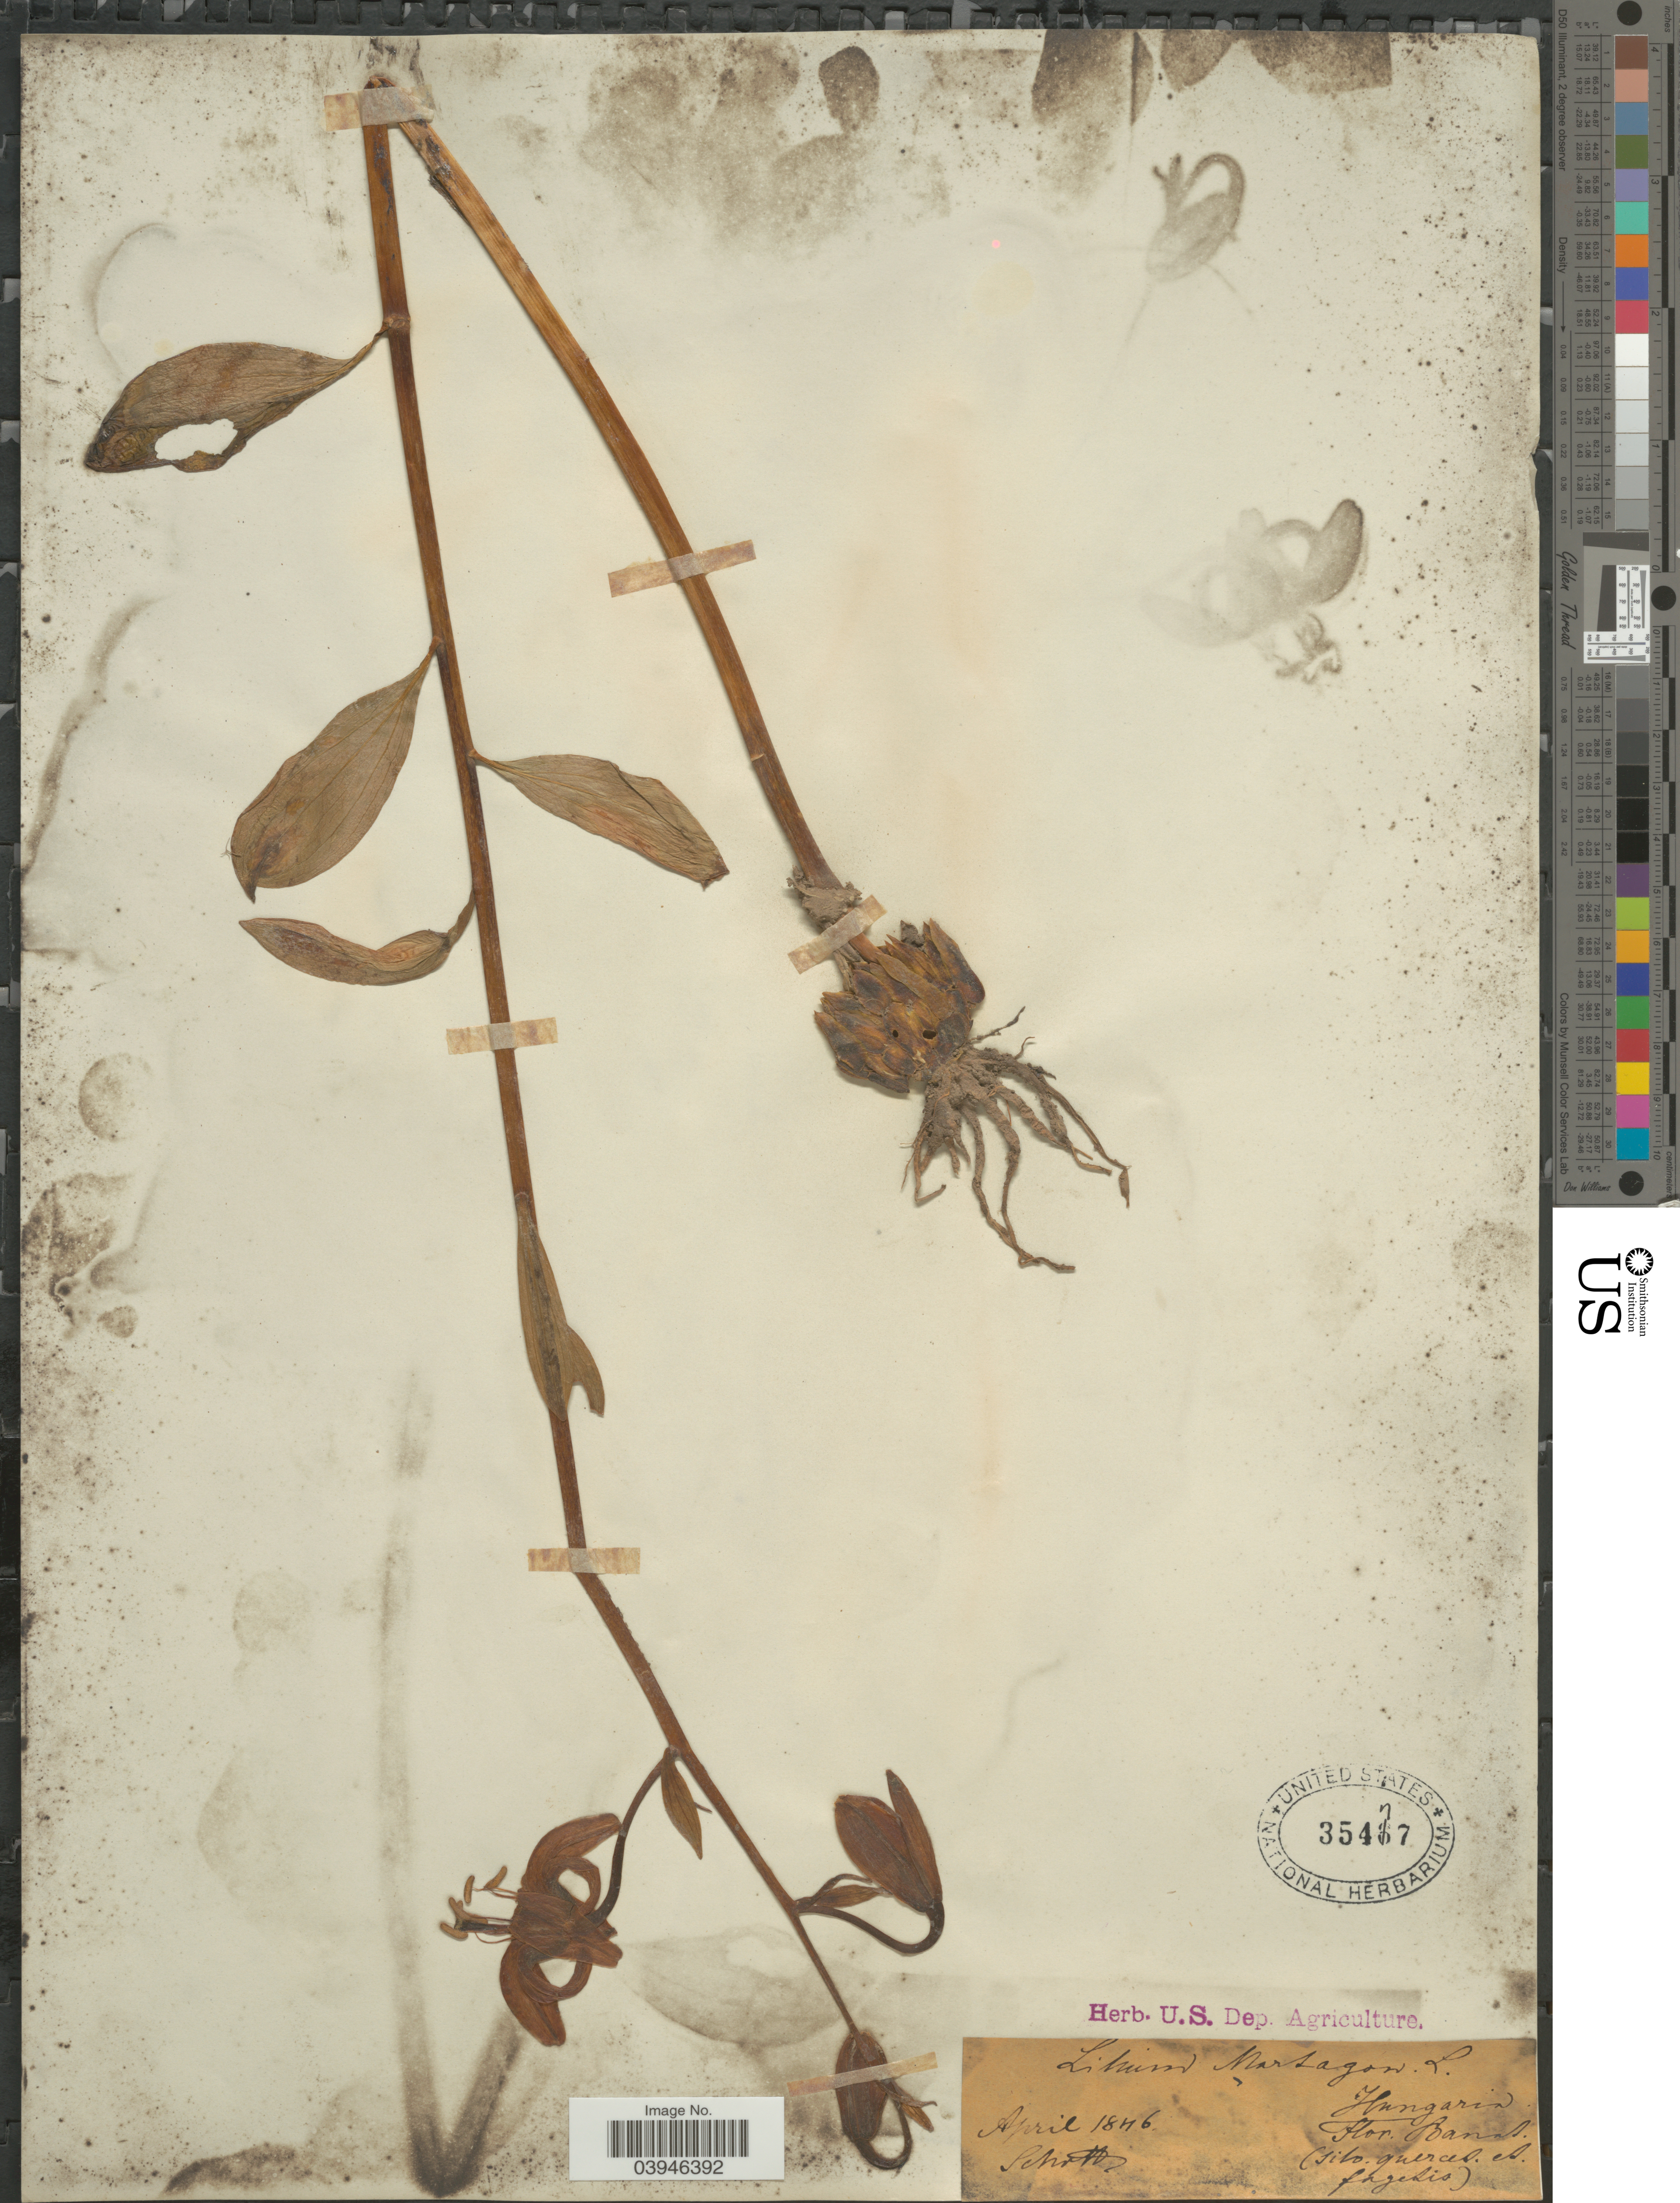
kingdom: Plantae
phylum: Tracheophyta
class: Liliopsida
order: Liliales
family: Liliaceae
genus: Lilium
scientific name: Lilium martagon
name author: L.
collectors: Schott, --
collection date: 1846-04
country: Hungary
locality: Hungaria. Banat, (silo quercet et fagetis).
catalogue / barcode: US 35477